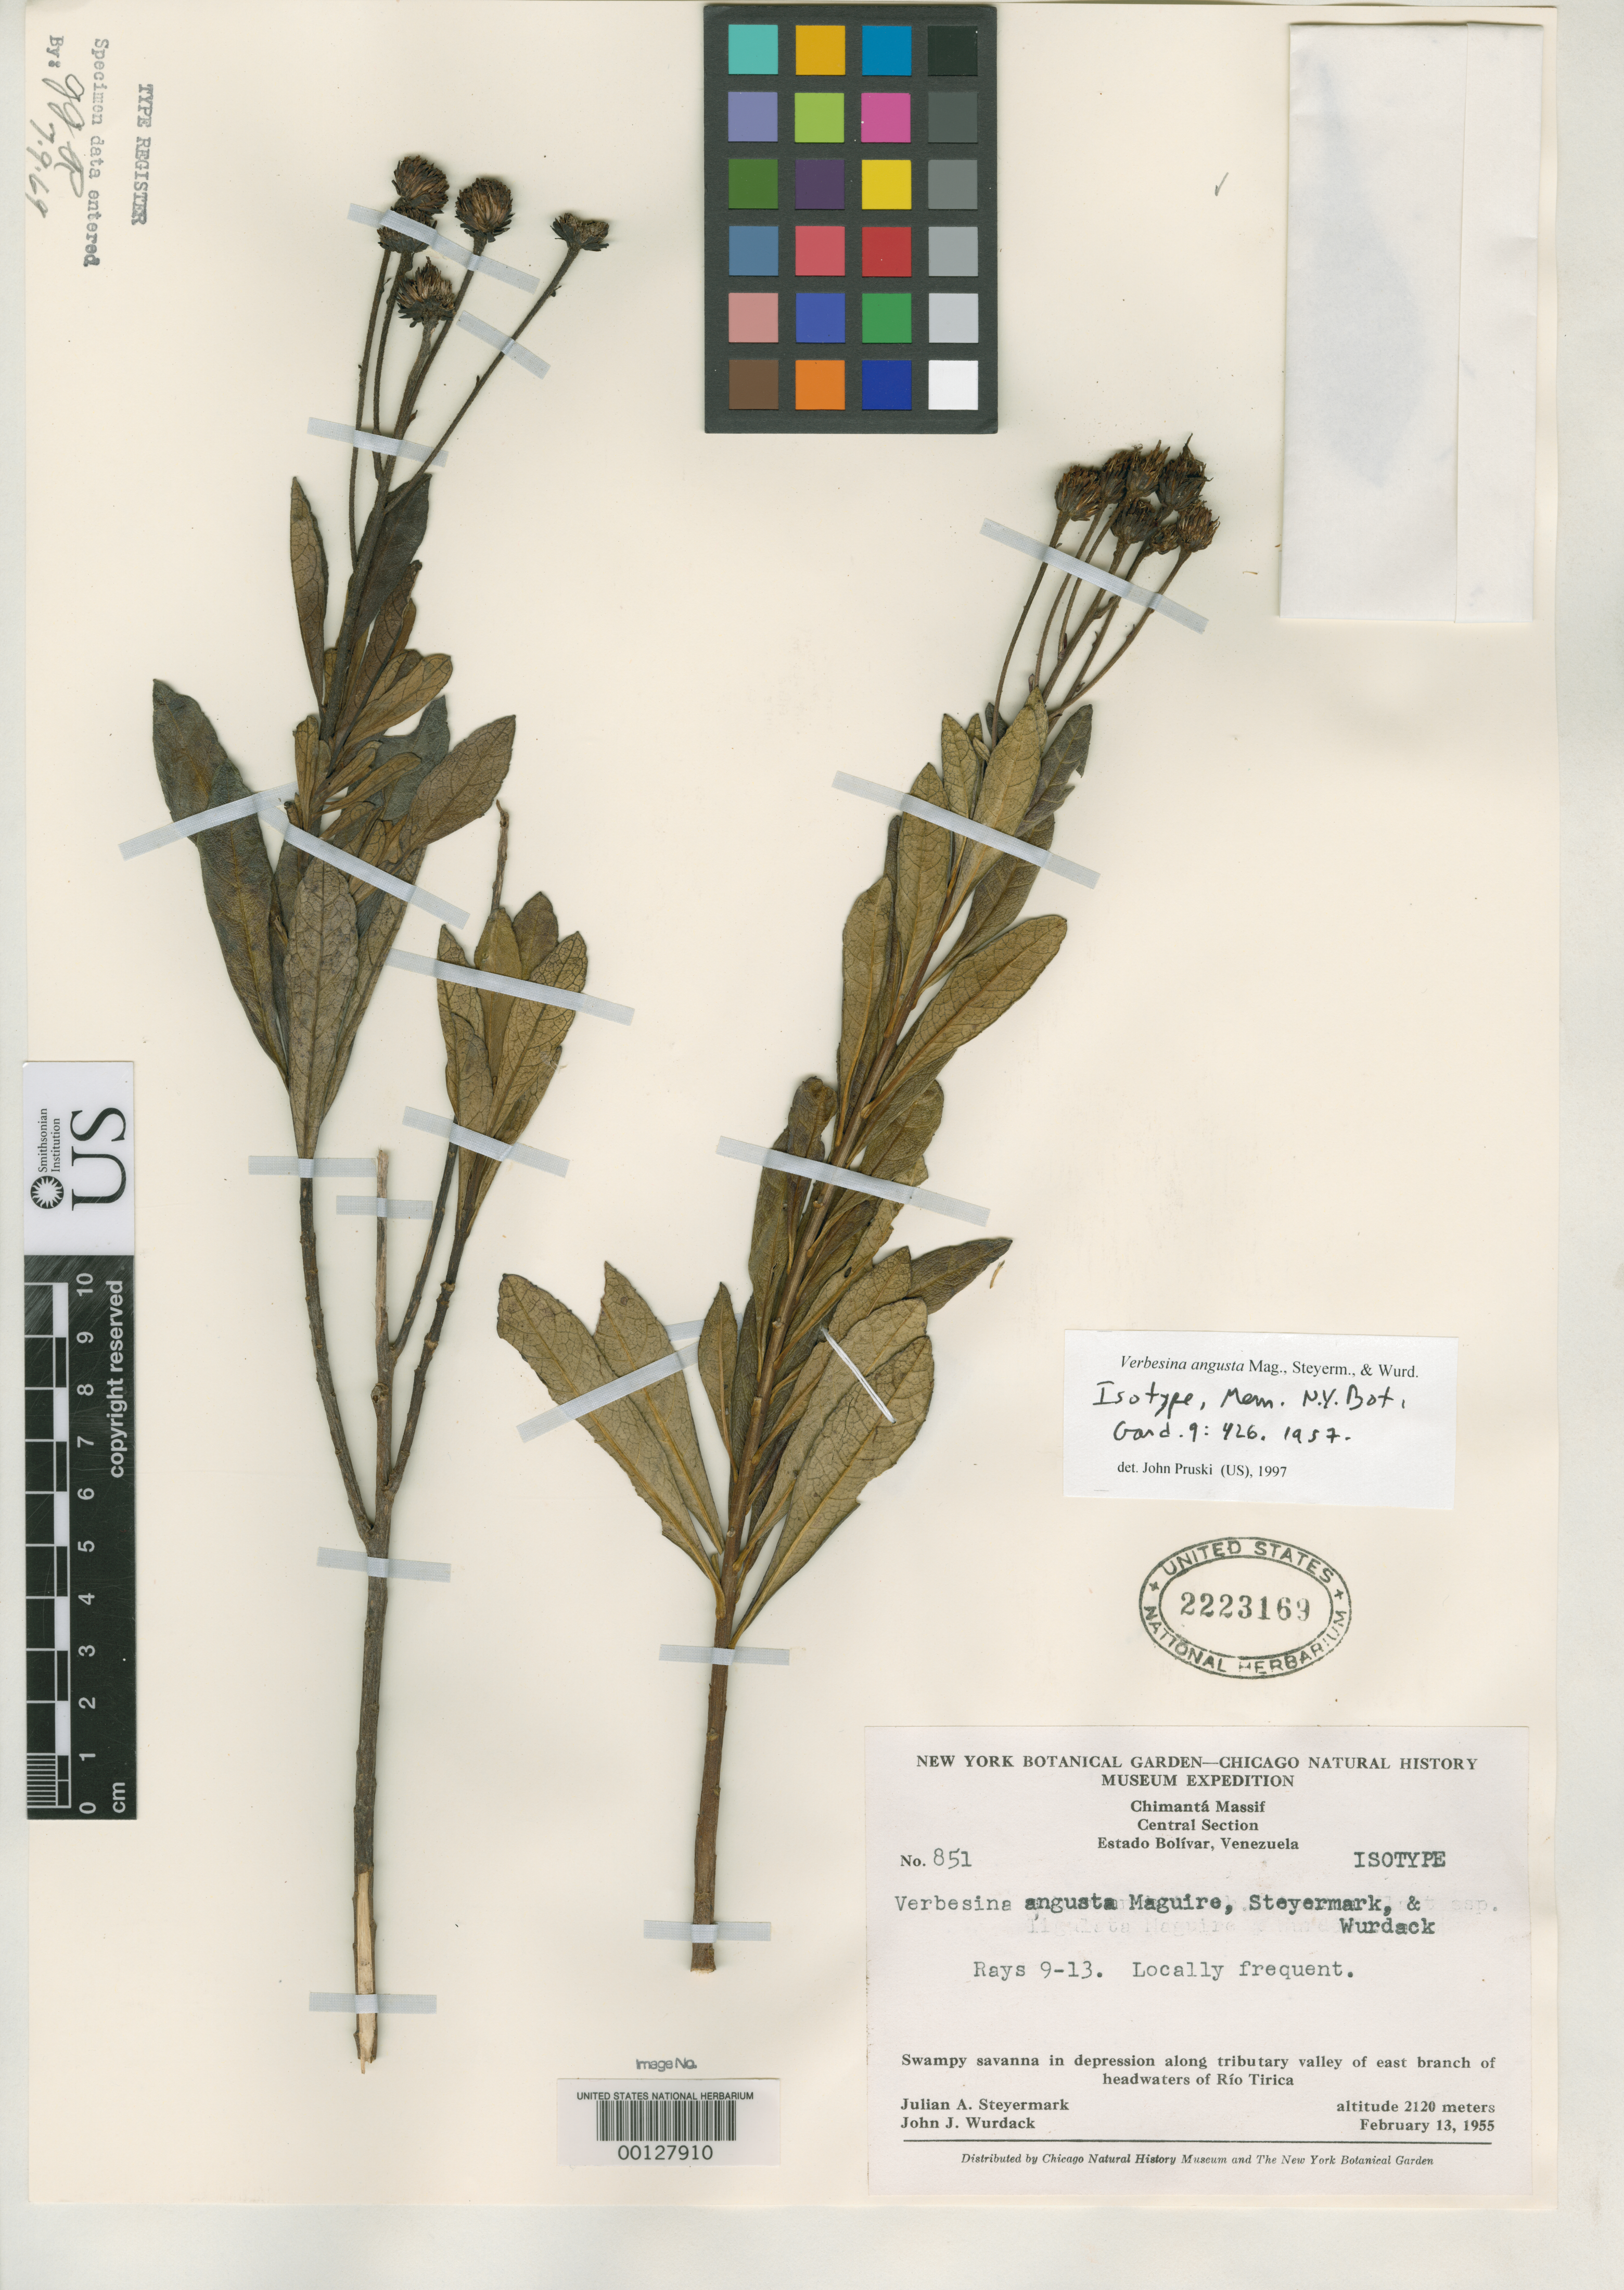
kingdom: Plantae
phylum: Tracheophyta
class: Magnoliopsida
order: Asterales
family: Asteraceae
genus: Verbesina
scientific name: Verbesina angusta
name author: Maguire et al.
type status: Isotype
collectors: J. Steyermark & J. J. Wurdack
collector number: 851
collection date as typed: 13 Feb 1955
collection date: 1955-02-13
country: Venezuela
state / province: Bolivar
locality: Chimanta massif.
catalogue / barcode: US 2223169